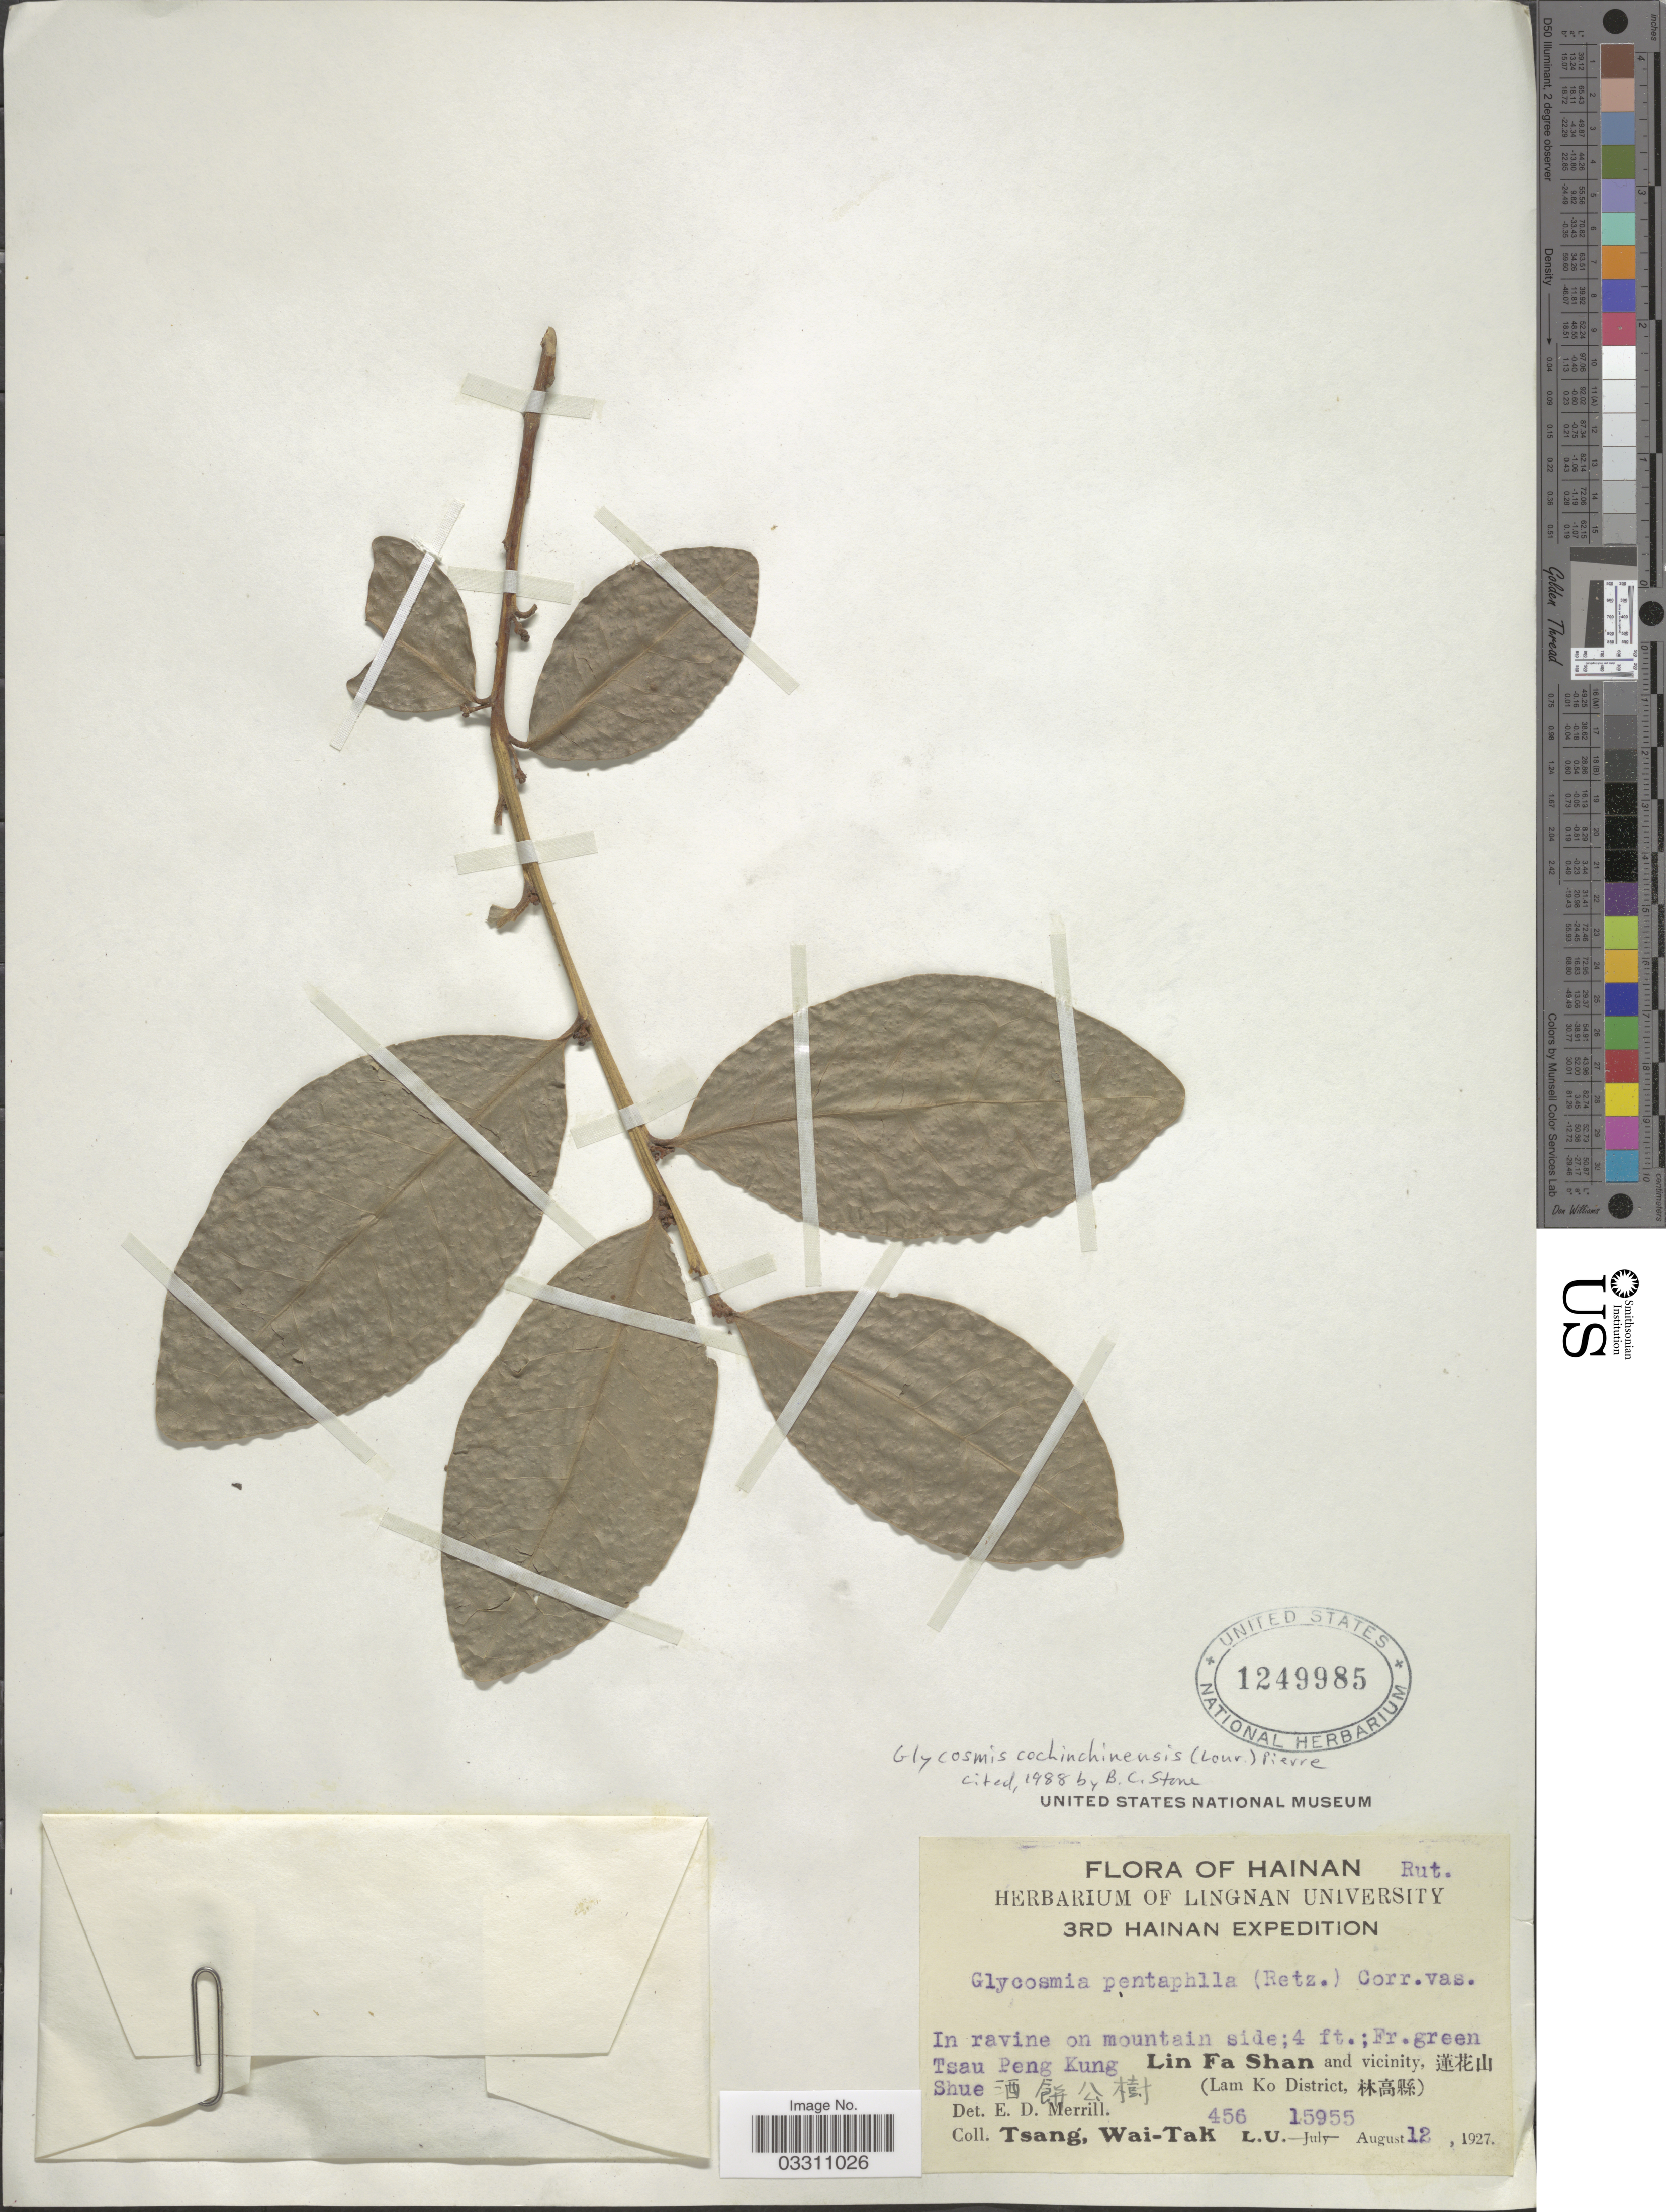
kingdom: Plantae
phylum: Tracheophyta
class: Magnoliopsida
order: Sapindales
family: Rutaceae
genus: Glycosmis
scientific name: Glycosmis cochinchinensis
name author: (Lour.) Pierre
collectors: W. T. Tsang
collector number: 456L.U.15955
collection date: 1927-08-12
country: China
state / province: Hainan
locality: Lin Fa Shan and vicinity (Lam Ko District.)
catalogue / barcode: US 1249985